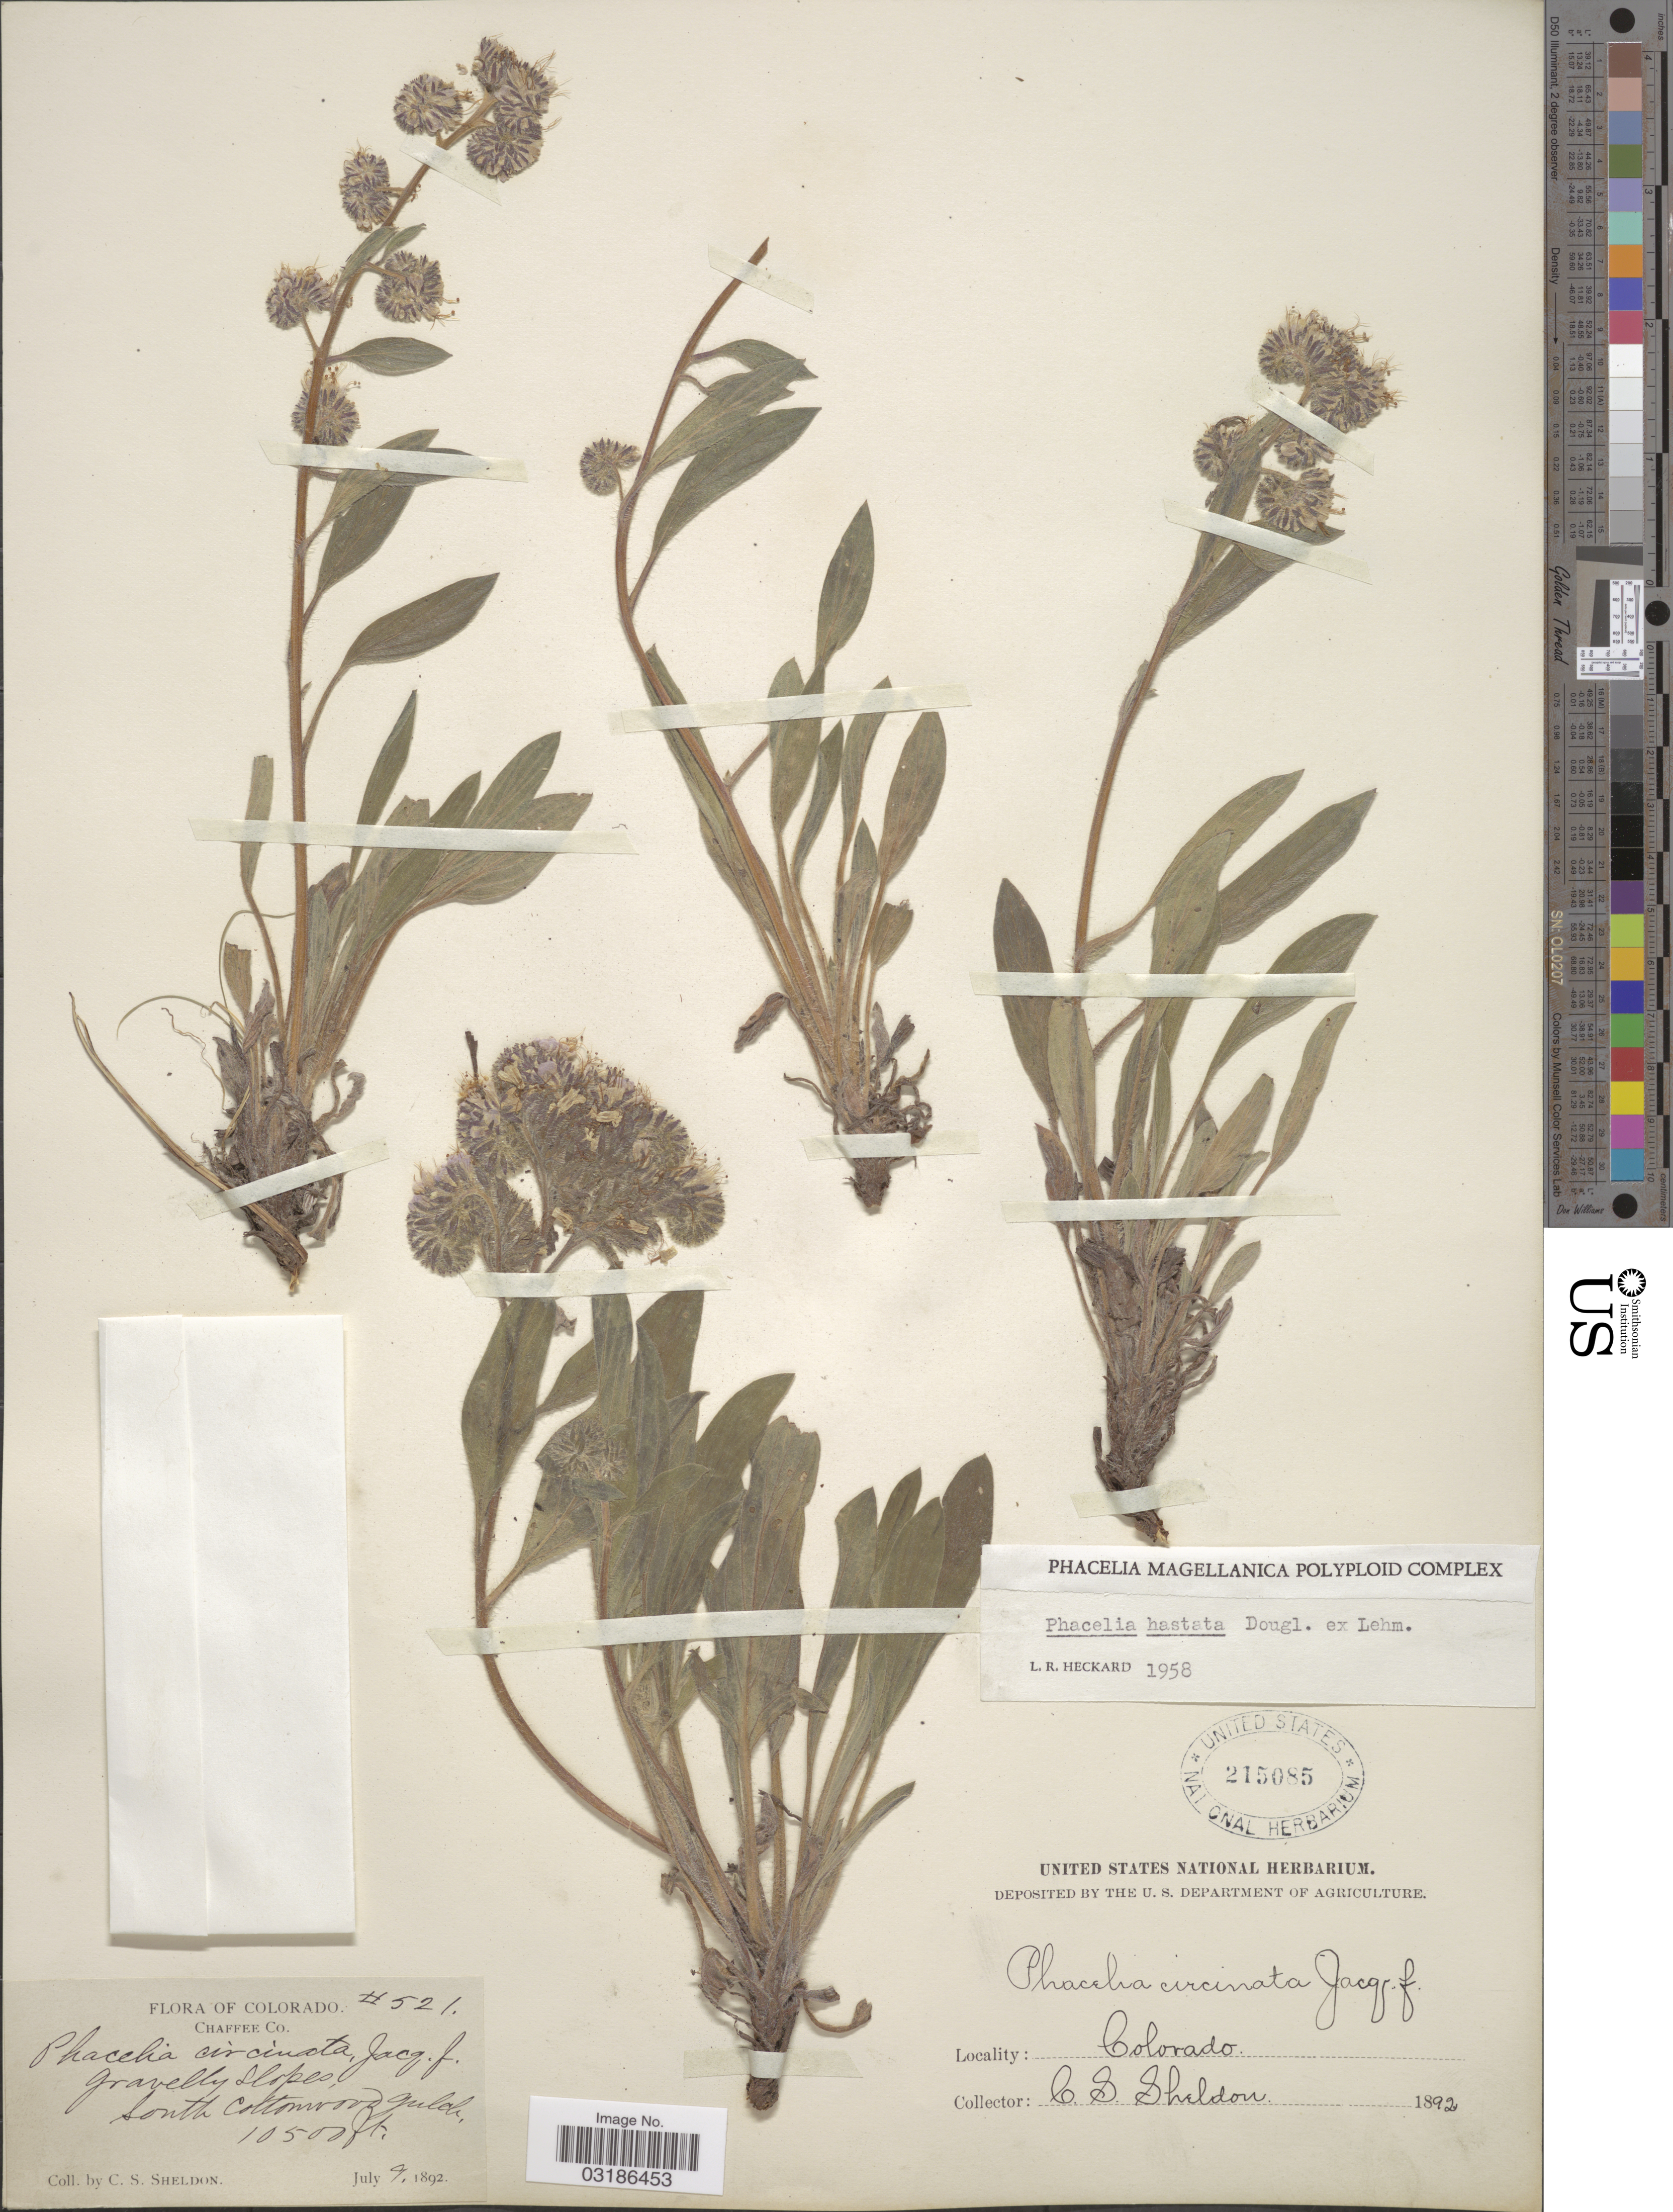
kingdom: Plantae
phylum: Tracheophyta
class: Magnoliopsida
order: Boraginales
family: Hydrophyllaceae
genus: Phacelia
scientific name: Phacelia hastata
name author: Douglas ex Lehm.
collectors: C. S. Sheldon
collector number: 521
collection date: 1892-07-09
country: United States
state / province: Colorado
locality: Chaffee Co. Gravelly Slopes, South Cottonwood Gulch.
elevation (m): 3200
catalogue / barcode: US 215085